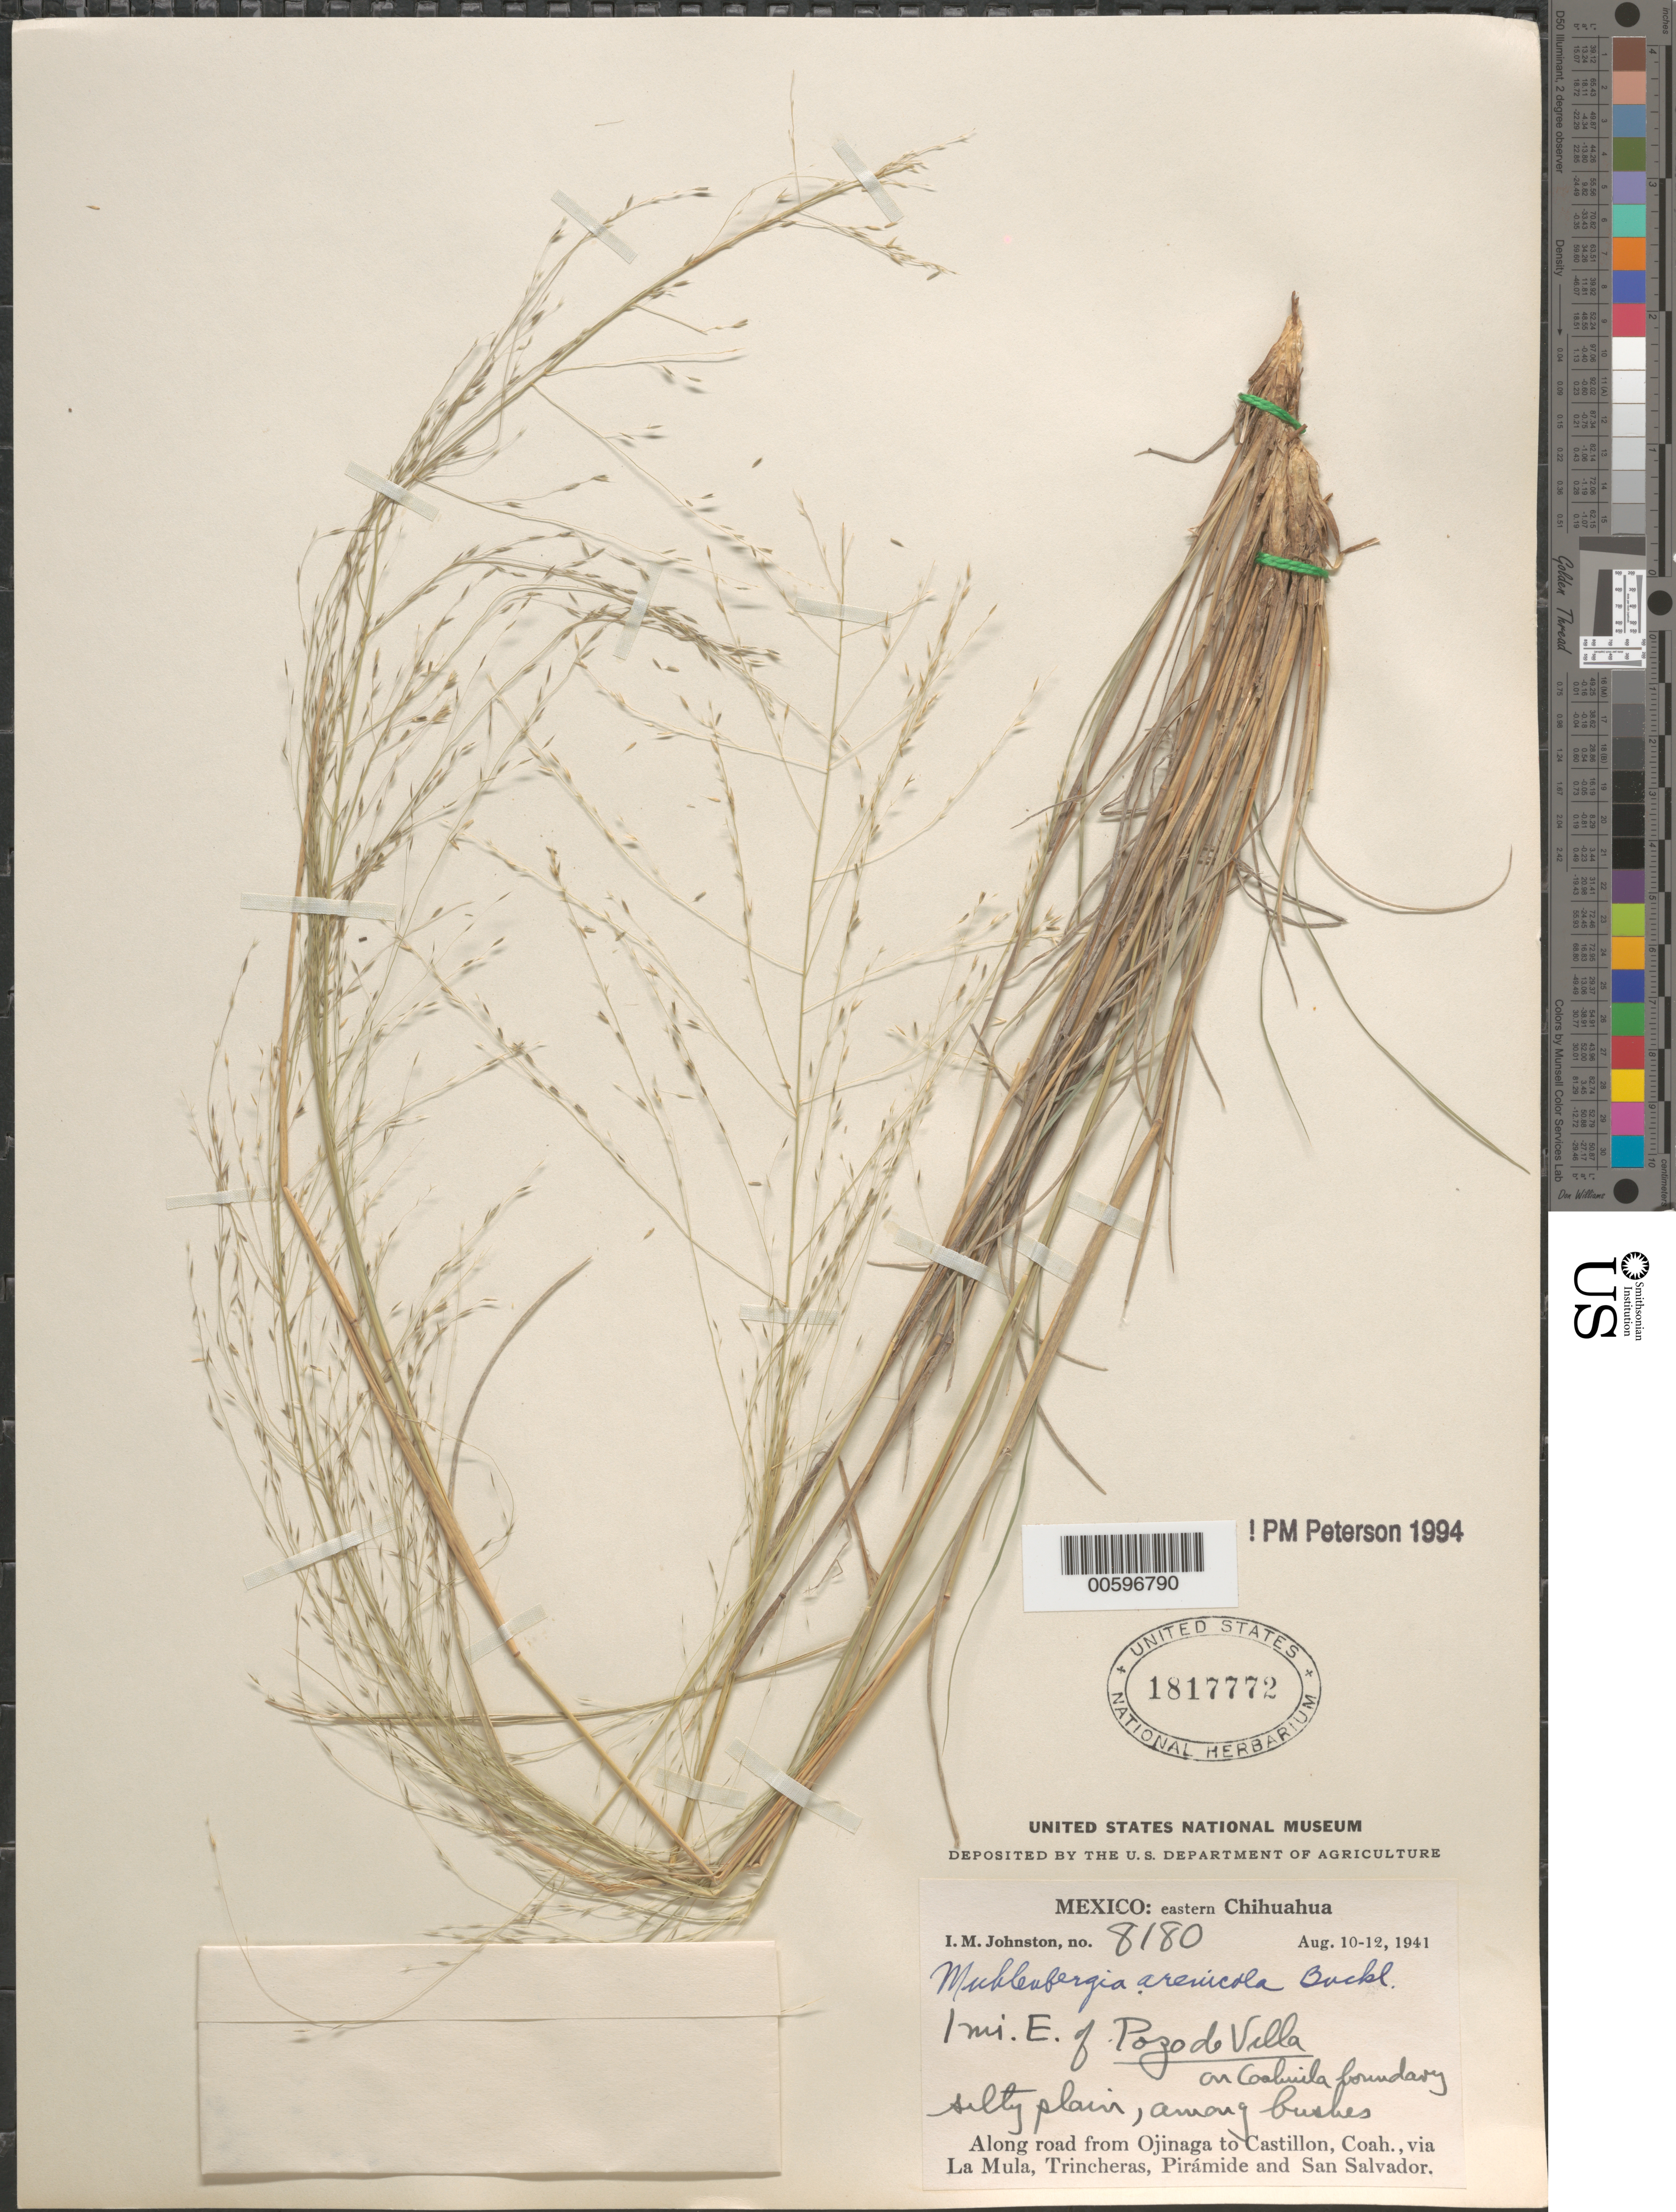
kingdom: Plantae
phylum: Tracheophyta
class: Liliopsida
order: Poales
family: Poaceae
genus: Muhlenbergia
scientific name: Muhlenbergia arenicola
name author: Buckley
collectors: I.M. Johnston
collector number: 8180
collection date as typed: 10 Aug 1941 to 12 Aug 1941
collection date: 1941-08-10/1941-08-12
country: Mexico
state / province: Chihuahua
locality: E CH, 1 mi E of Pozo de Villa on Coahuila boundary, along rd from Ojinaga to Castillon, via La Mula, Trincheras, Pirámide & ...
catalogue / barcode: US 1817772